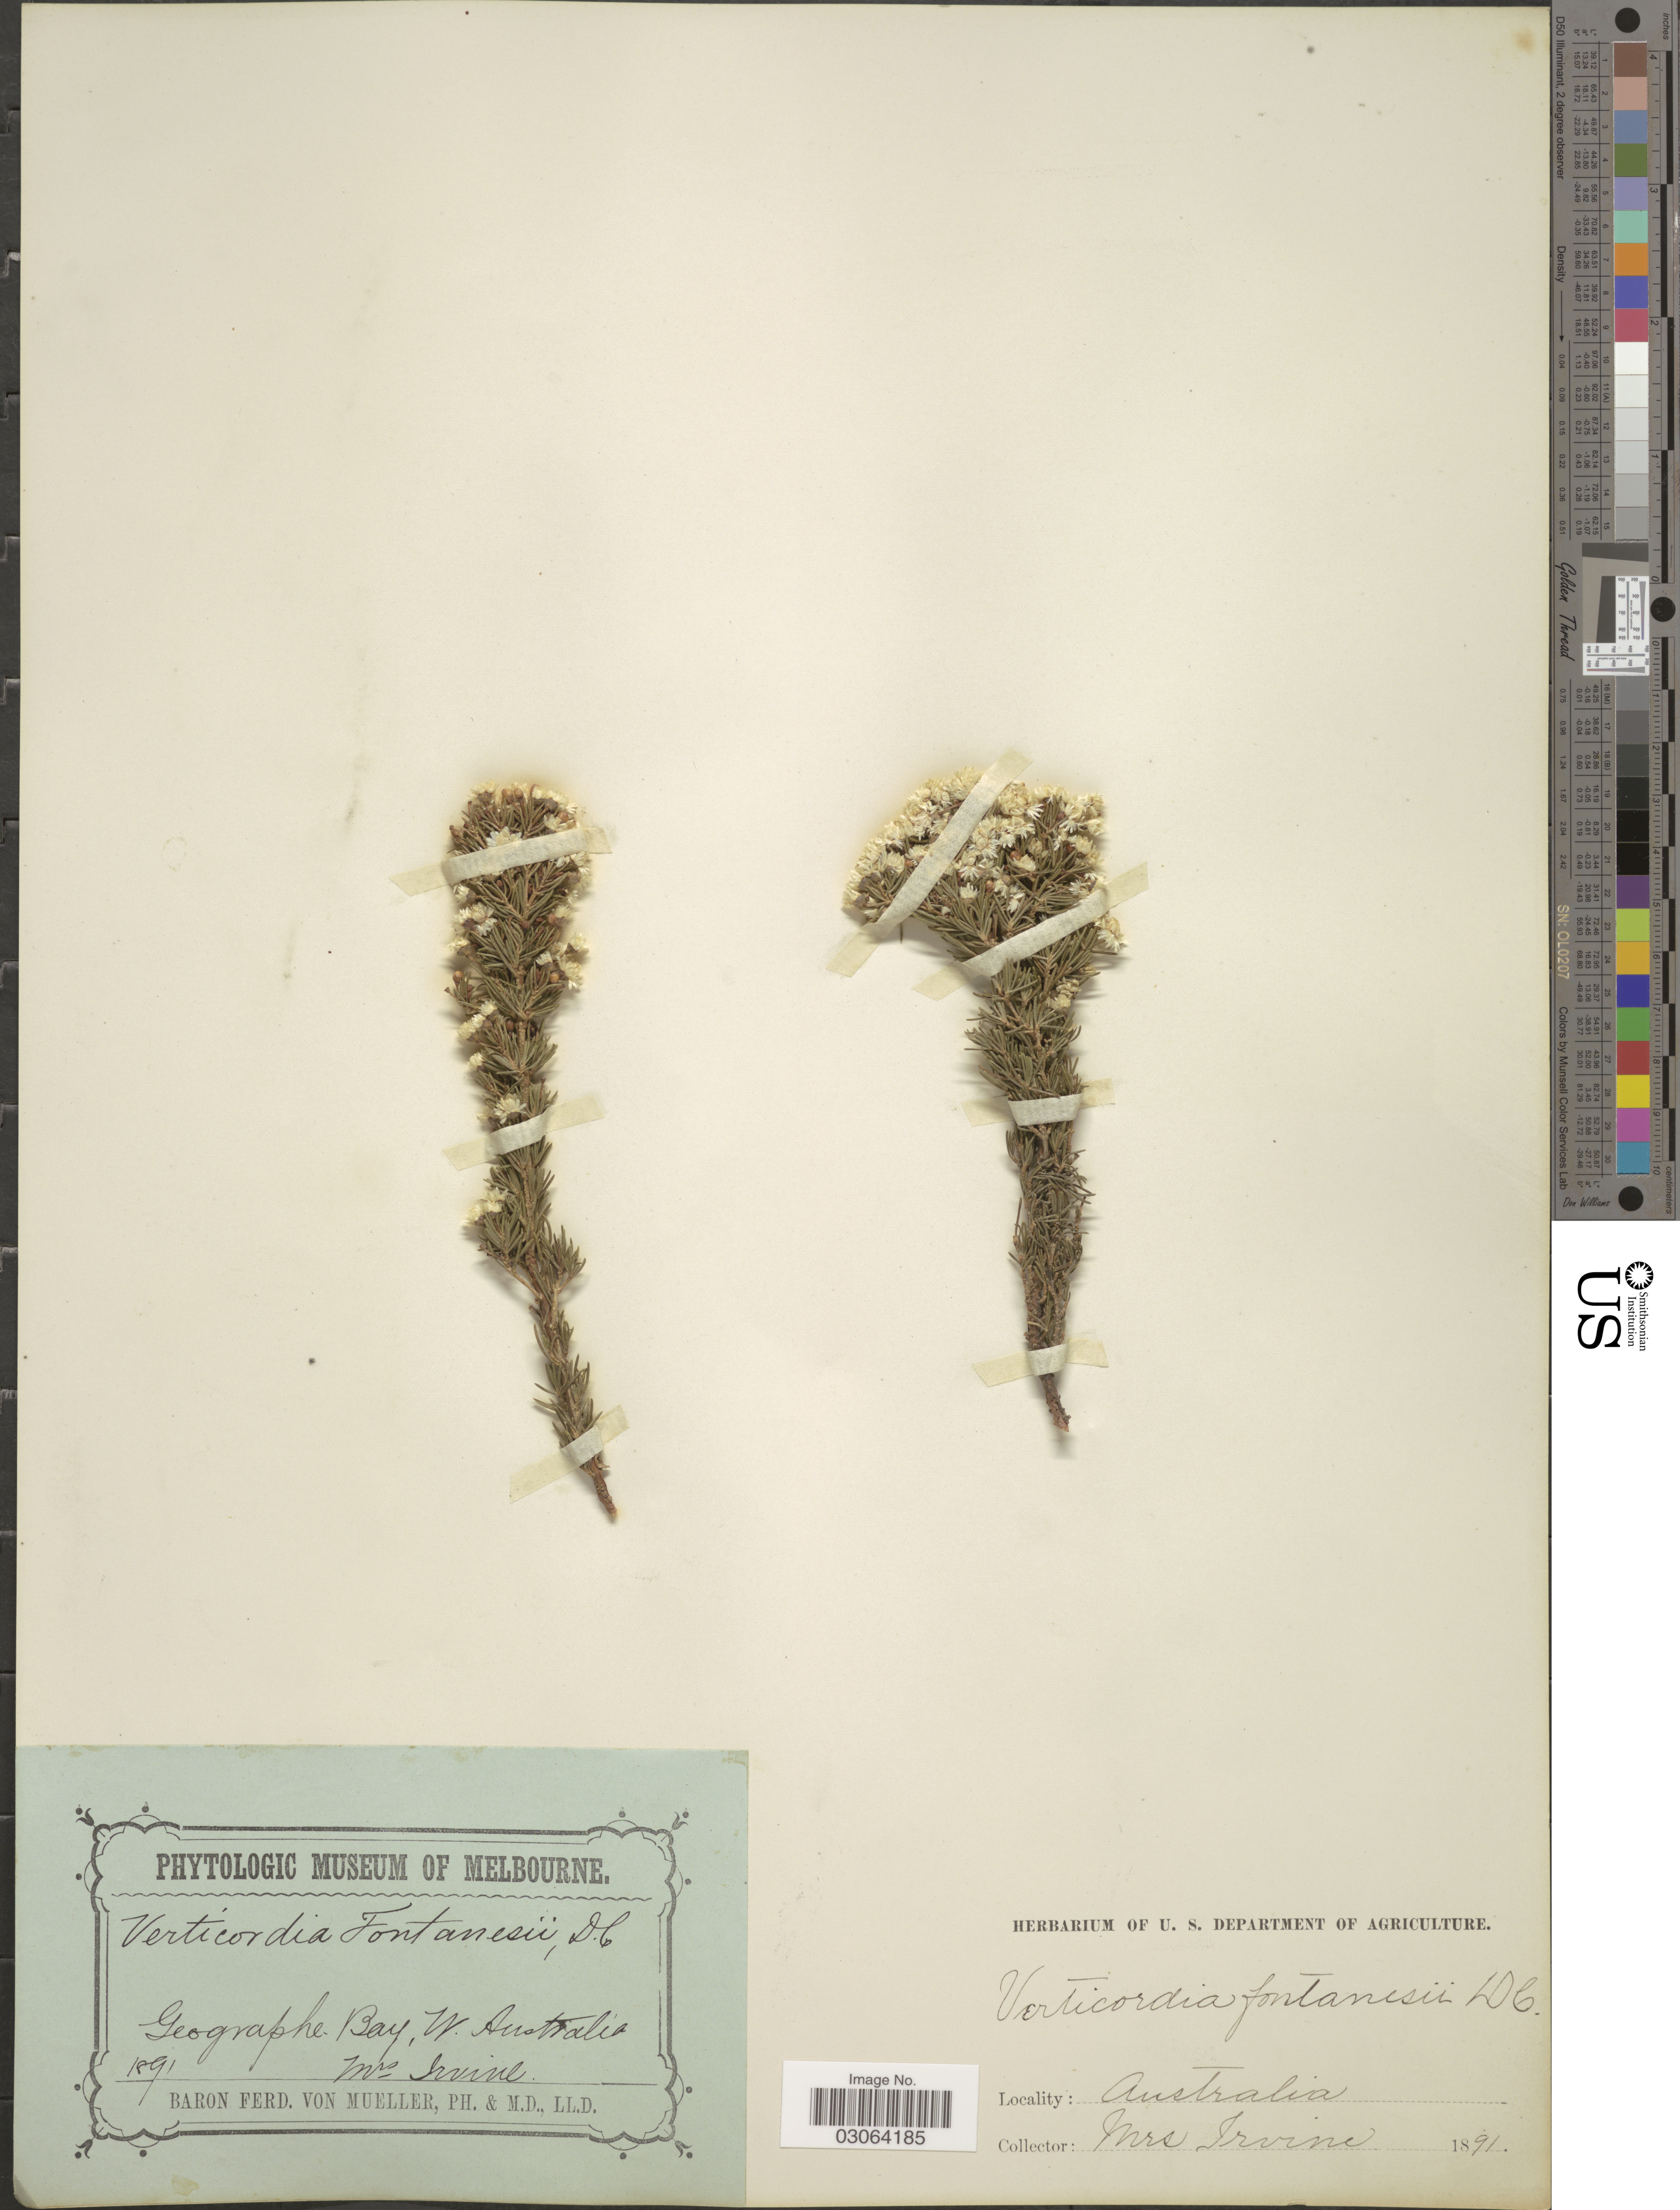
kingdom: Plantae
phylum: Tracheophyta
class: Magnoliopsida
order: Myrtales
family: Myrtaceae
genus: Verticordia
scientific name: Verticordia fontanesii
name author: DC.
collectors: Irvine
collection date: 1891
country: Australia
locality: Geographe Bay, W. Australia.